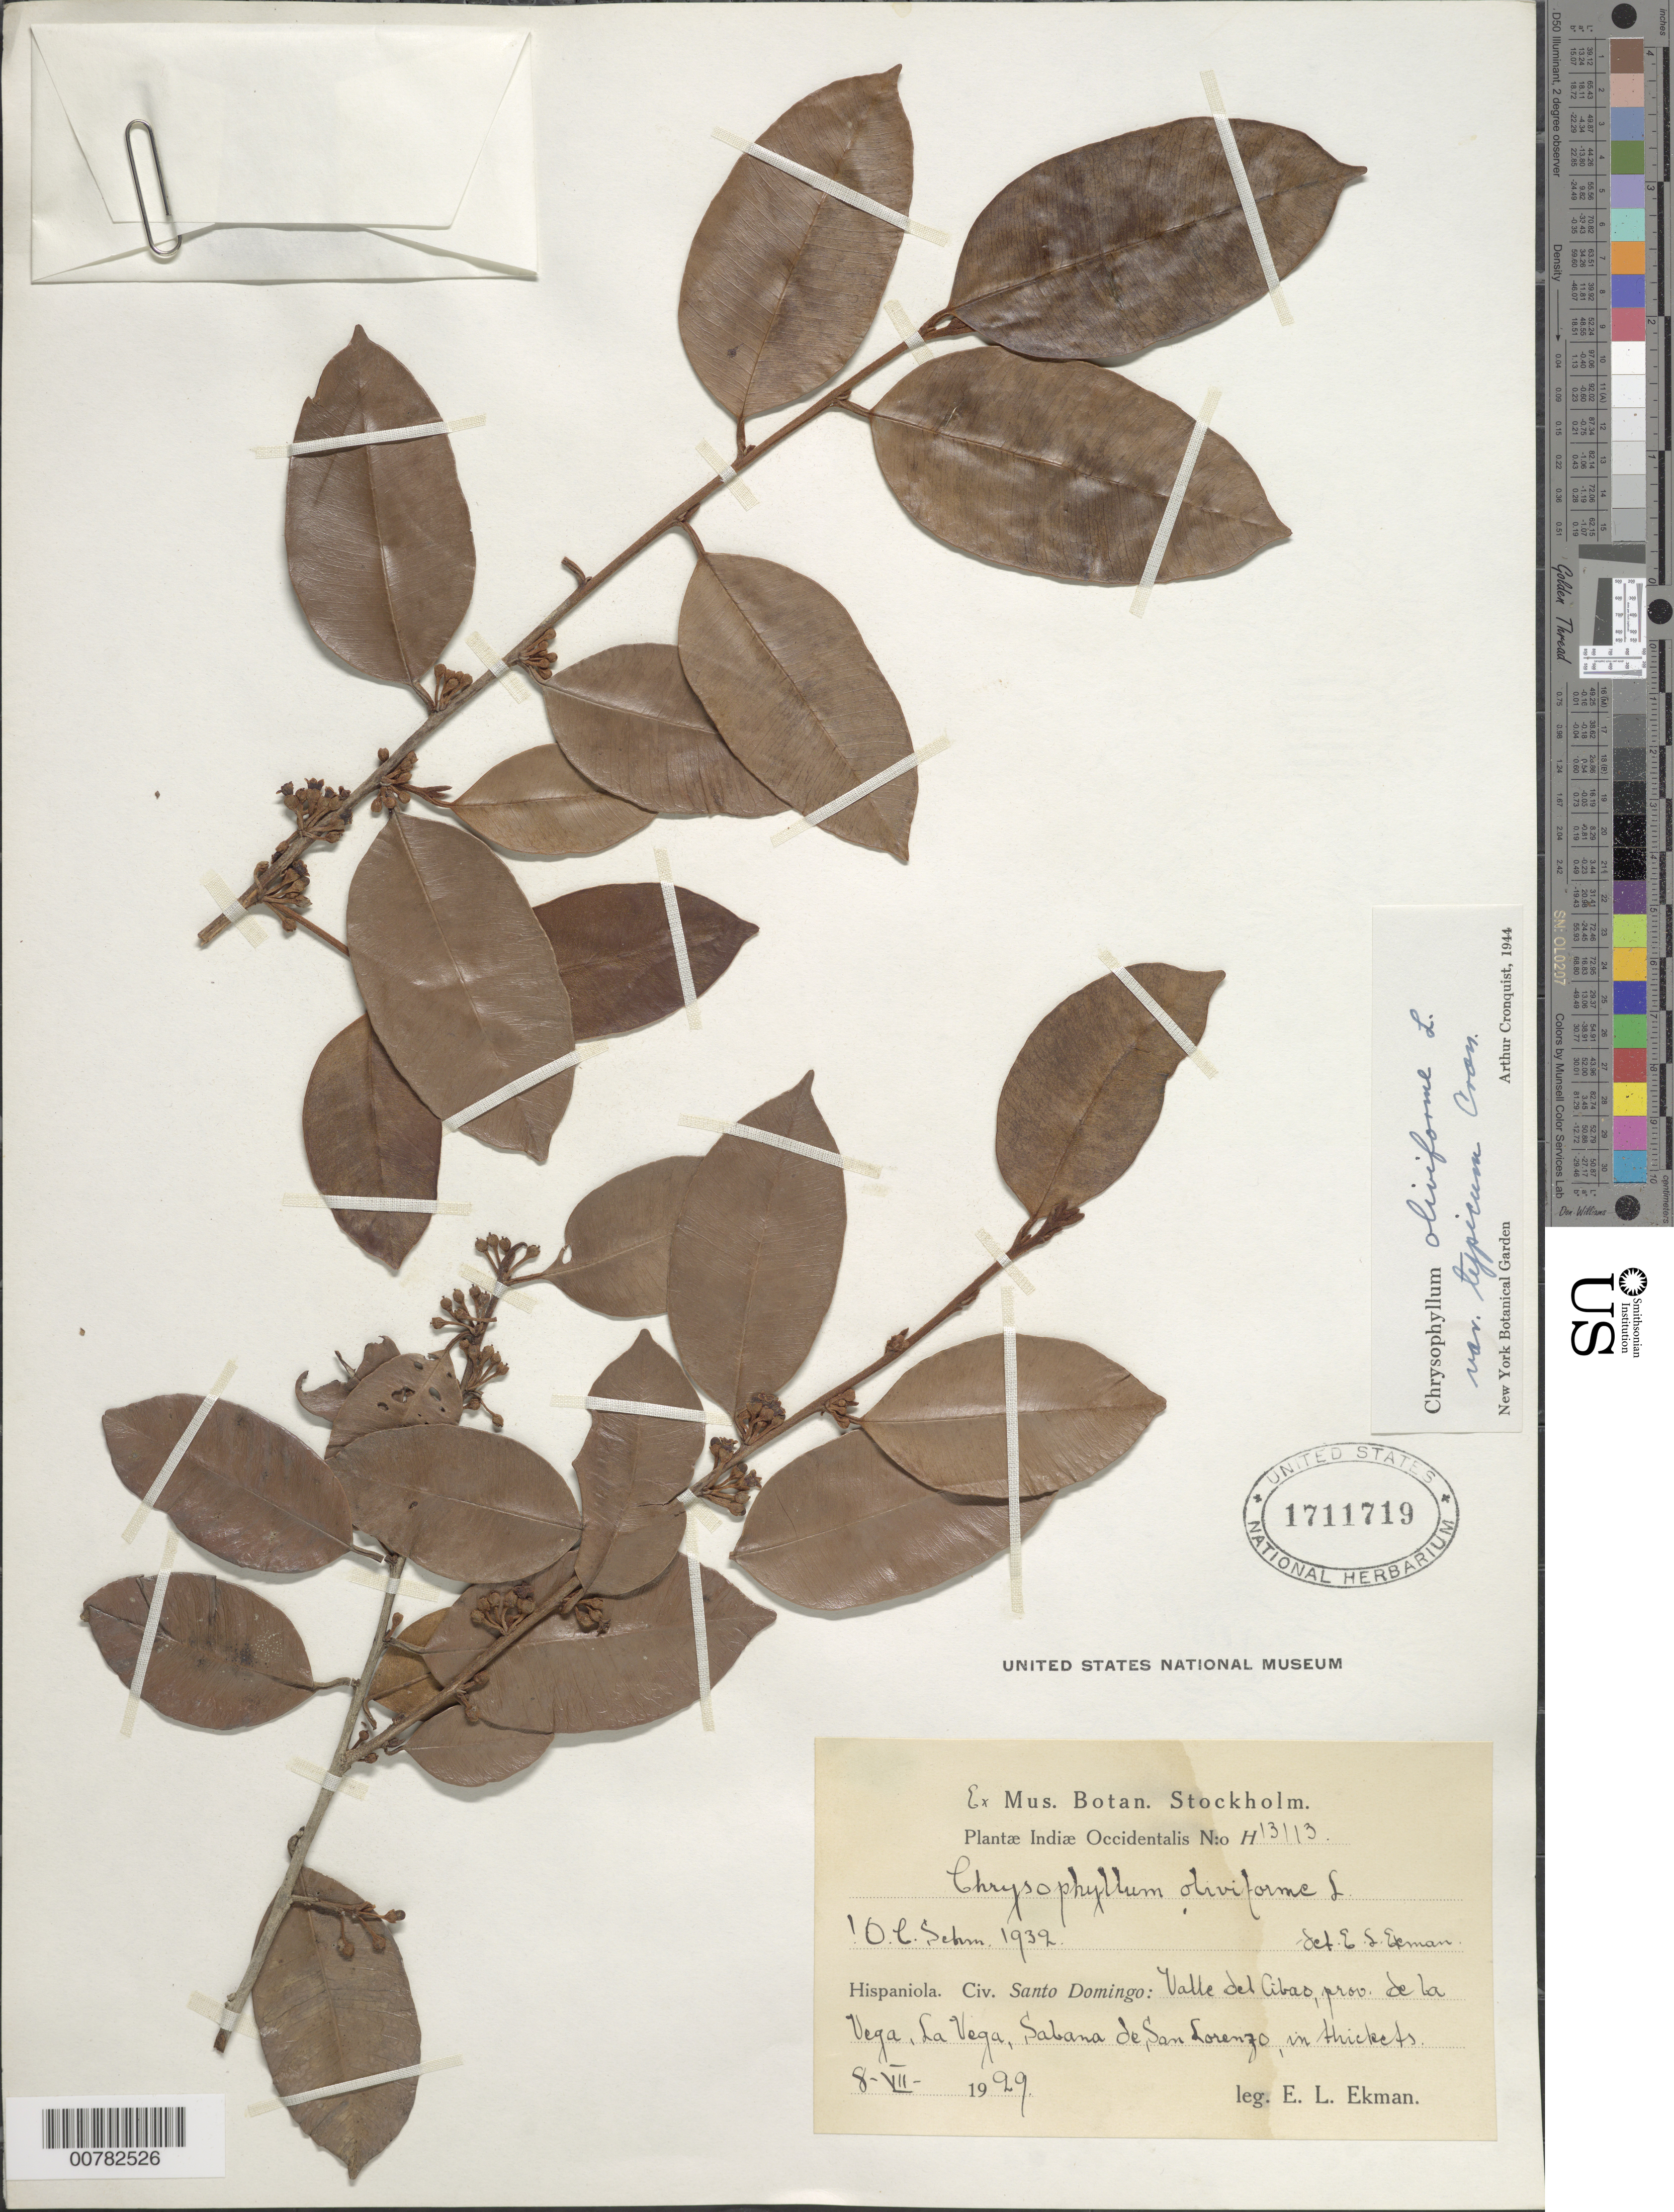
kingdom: Plantae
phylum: Tracheophyta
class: Magnoliopsida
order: Ericales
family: Sapotaceae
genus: Chrysophyllum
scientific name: Chrysophyllum oliviforme subsp. oliviforme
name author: L.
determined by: Cronquist, A. J.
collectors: E. L. Ekman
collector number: H 13113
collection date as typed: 08 Aug 1929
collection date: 1929-08-08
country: Dominican Republic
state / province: La Vega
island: Hispaniola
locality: Valle del Cibao, La Vega, Sabana de San Lorenzo.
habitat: In thickets.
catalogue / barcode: US 1711719